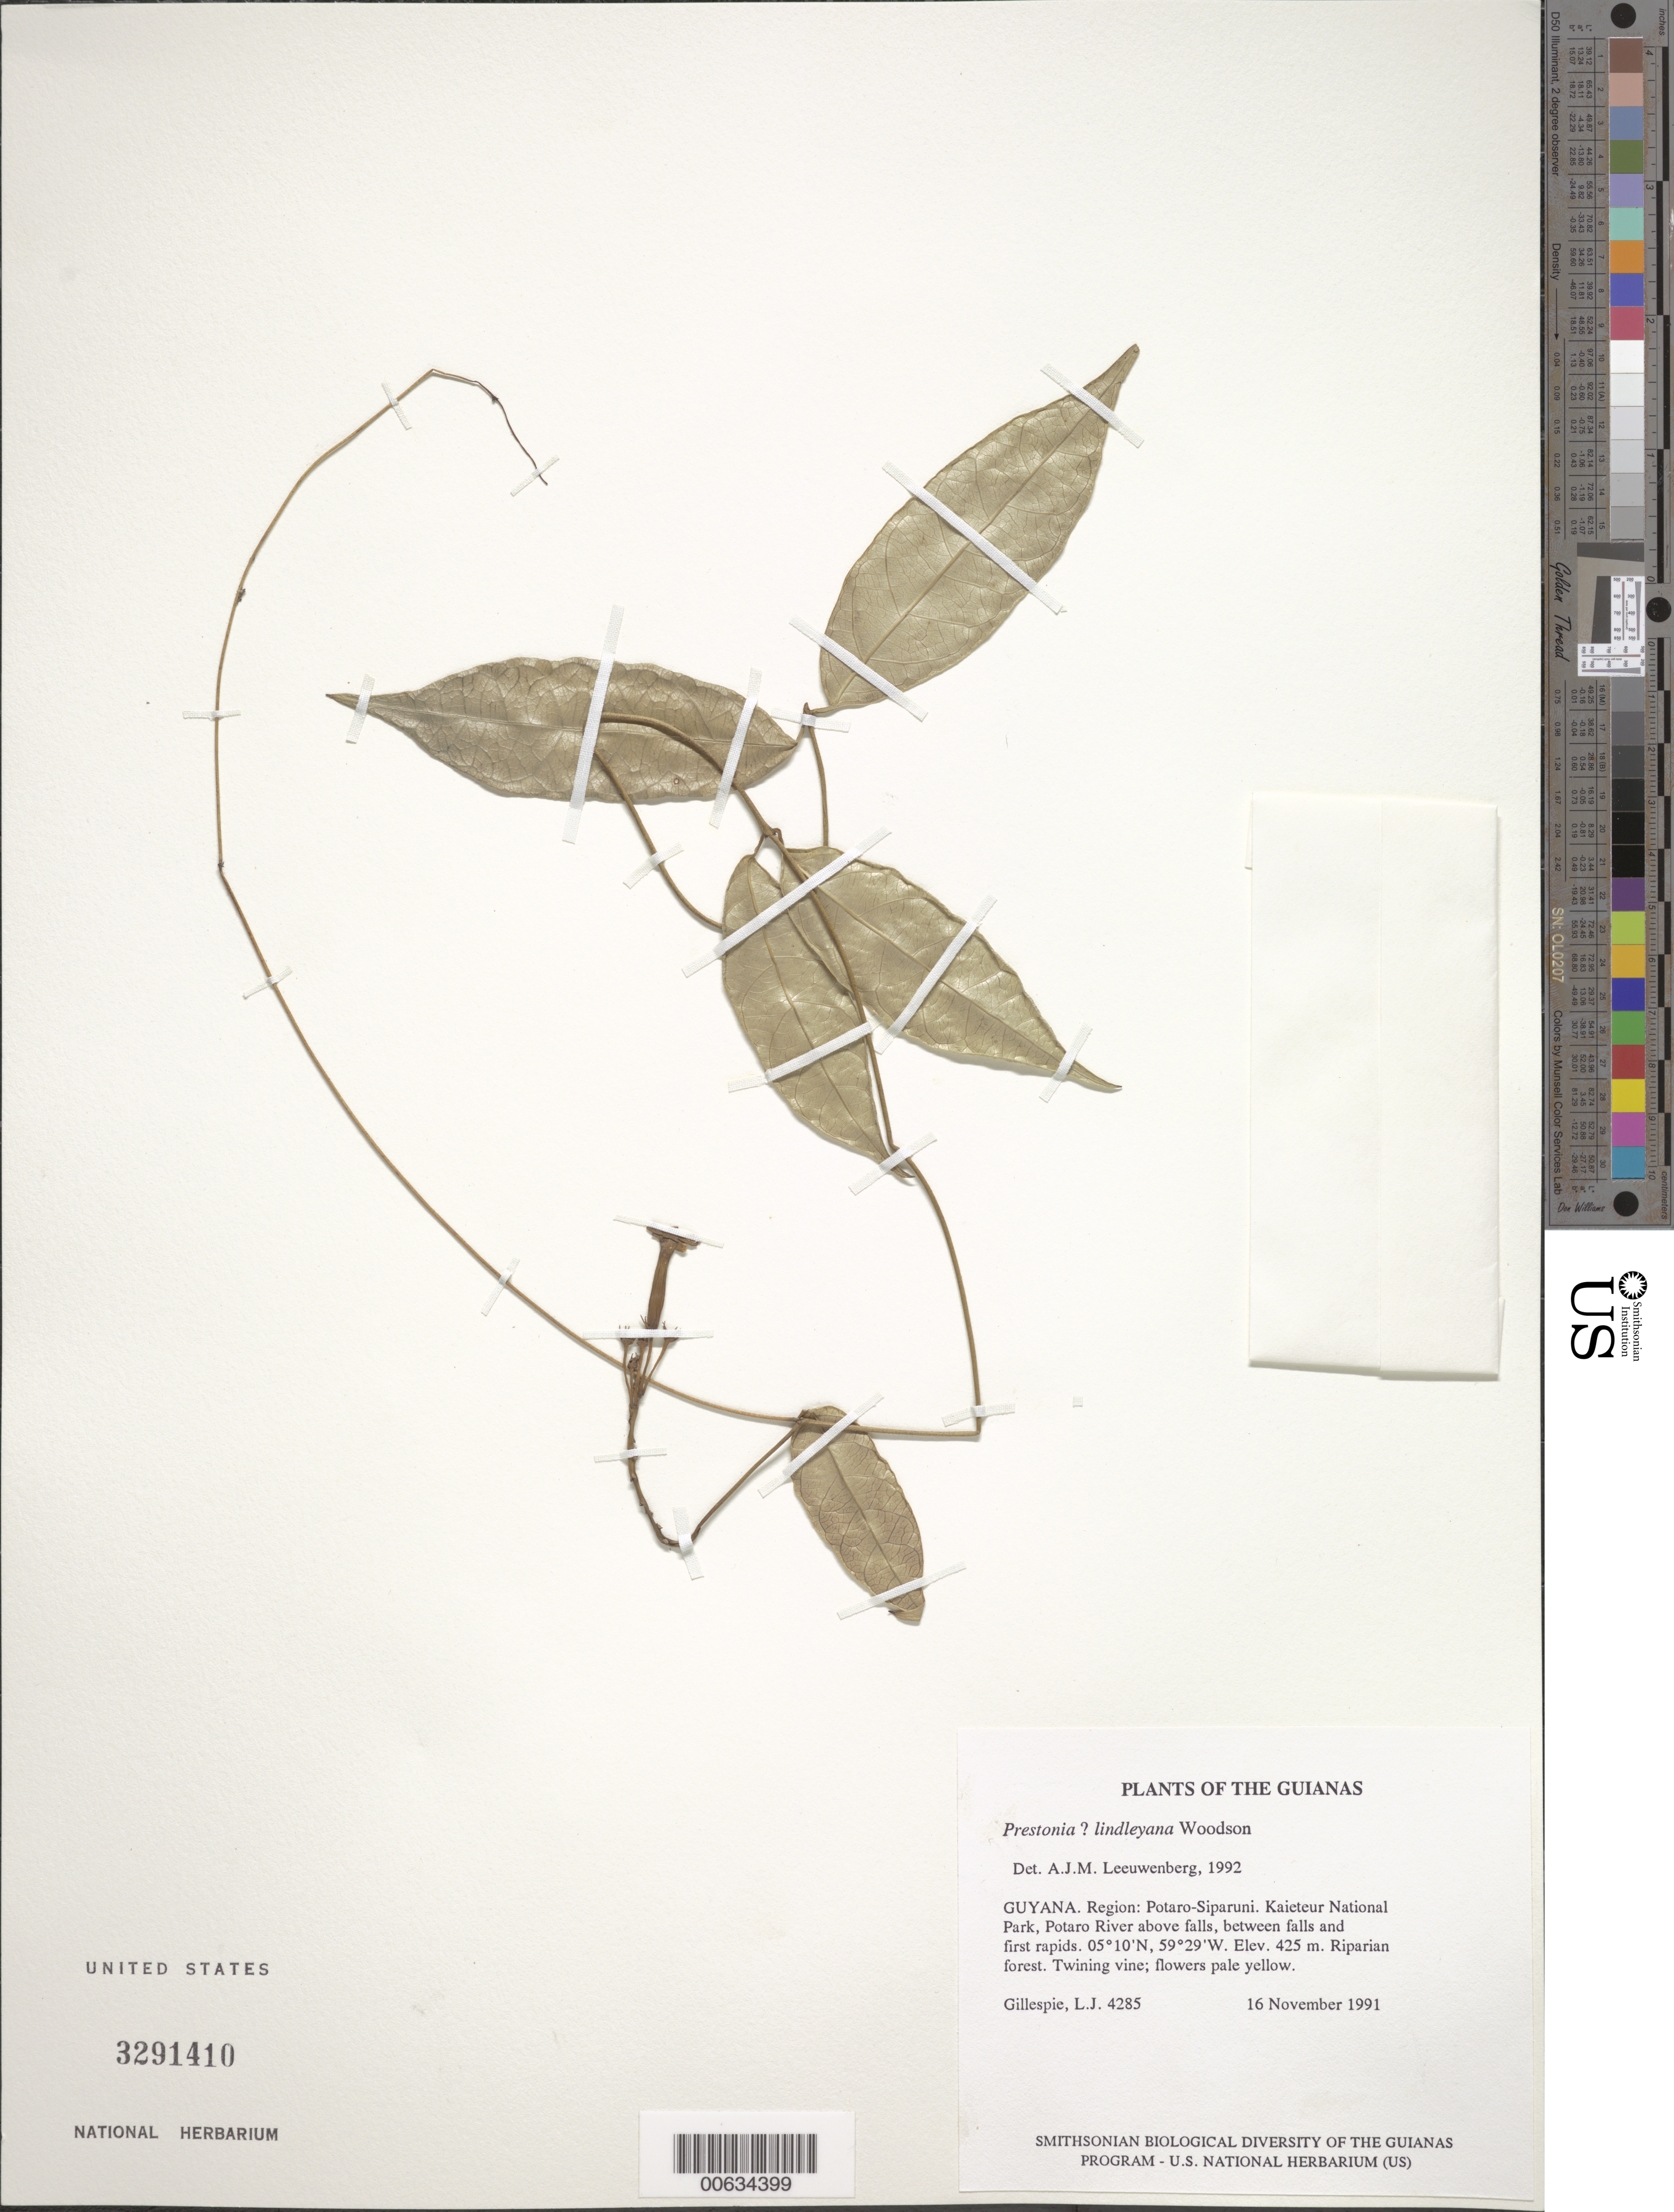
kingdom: Plantae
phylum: Tracheophyta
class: Magnoliopsida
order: Gentianales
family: Apocynaceae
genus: Prestonia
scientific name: Prestonia lindleyana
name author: Woodson ex Gleason & A.C. Sm.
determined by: Leeuwenberg, A. J. M.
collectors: L. J. Gillespie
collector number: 4285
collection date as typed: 16 November 1991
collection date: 1991-11-16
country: Guyana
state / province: Potaro-Siparuni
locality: Kaieteur National Park, Potaro River above falls, between falls and first rapids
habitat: Riparian forest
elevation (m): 425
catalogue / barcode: US 3291410